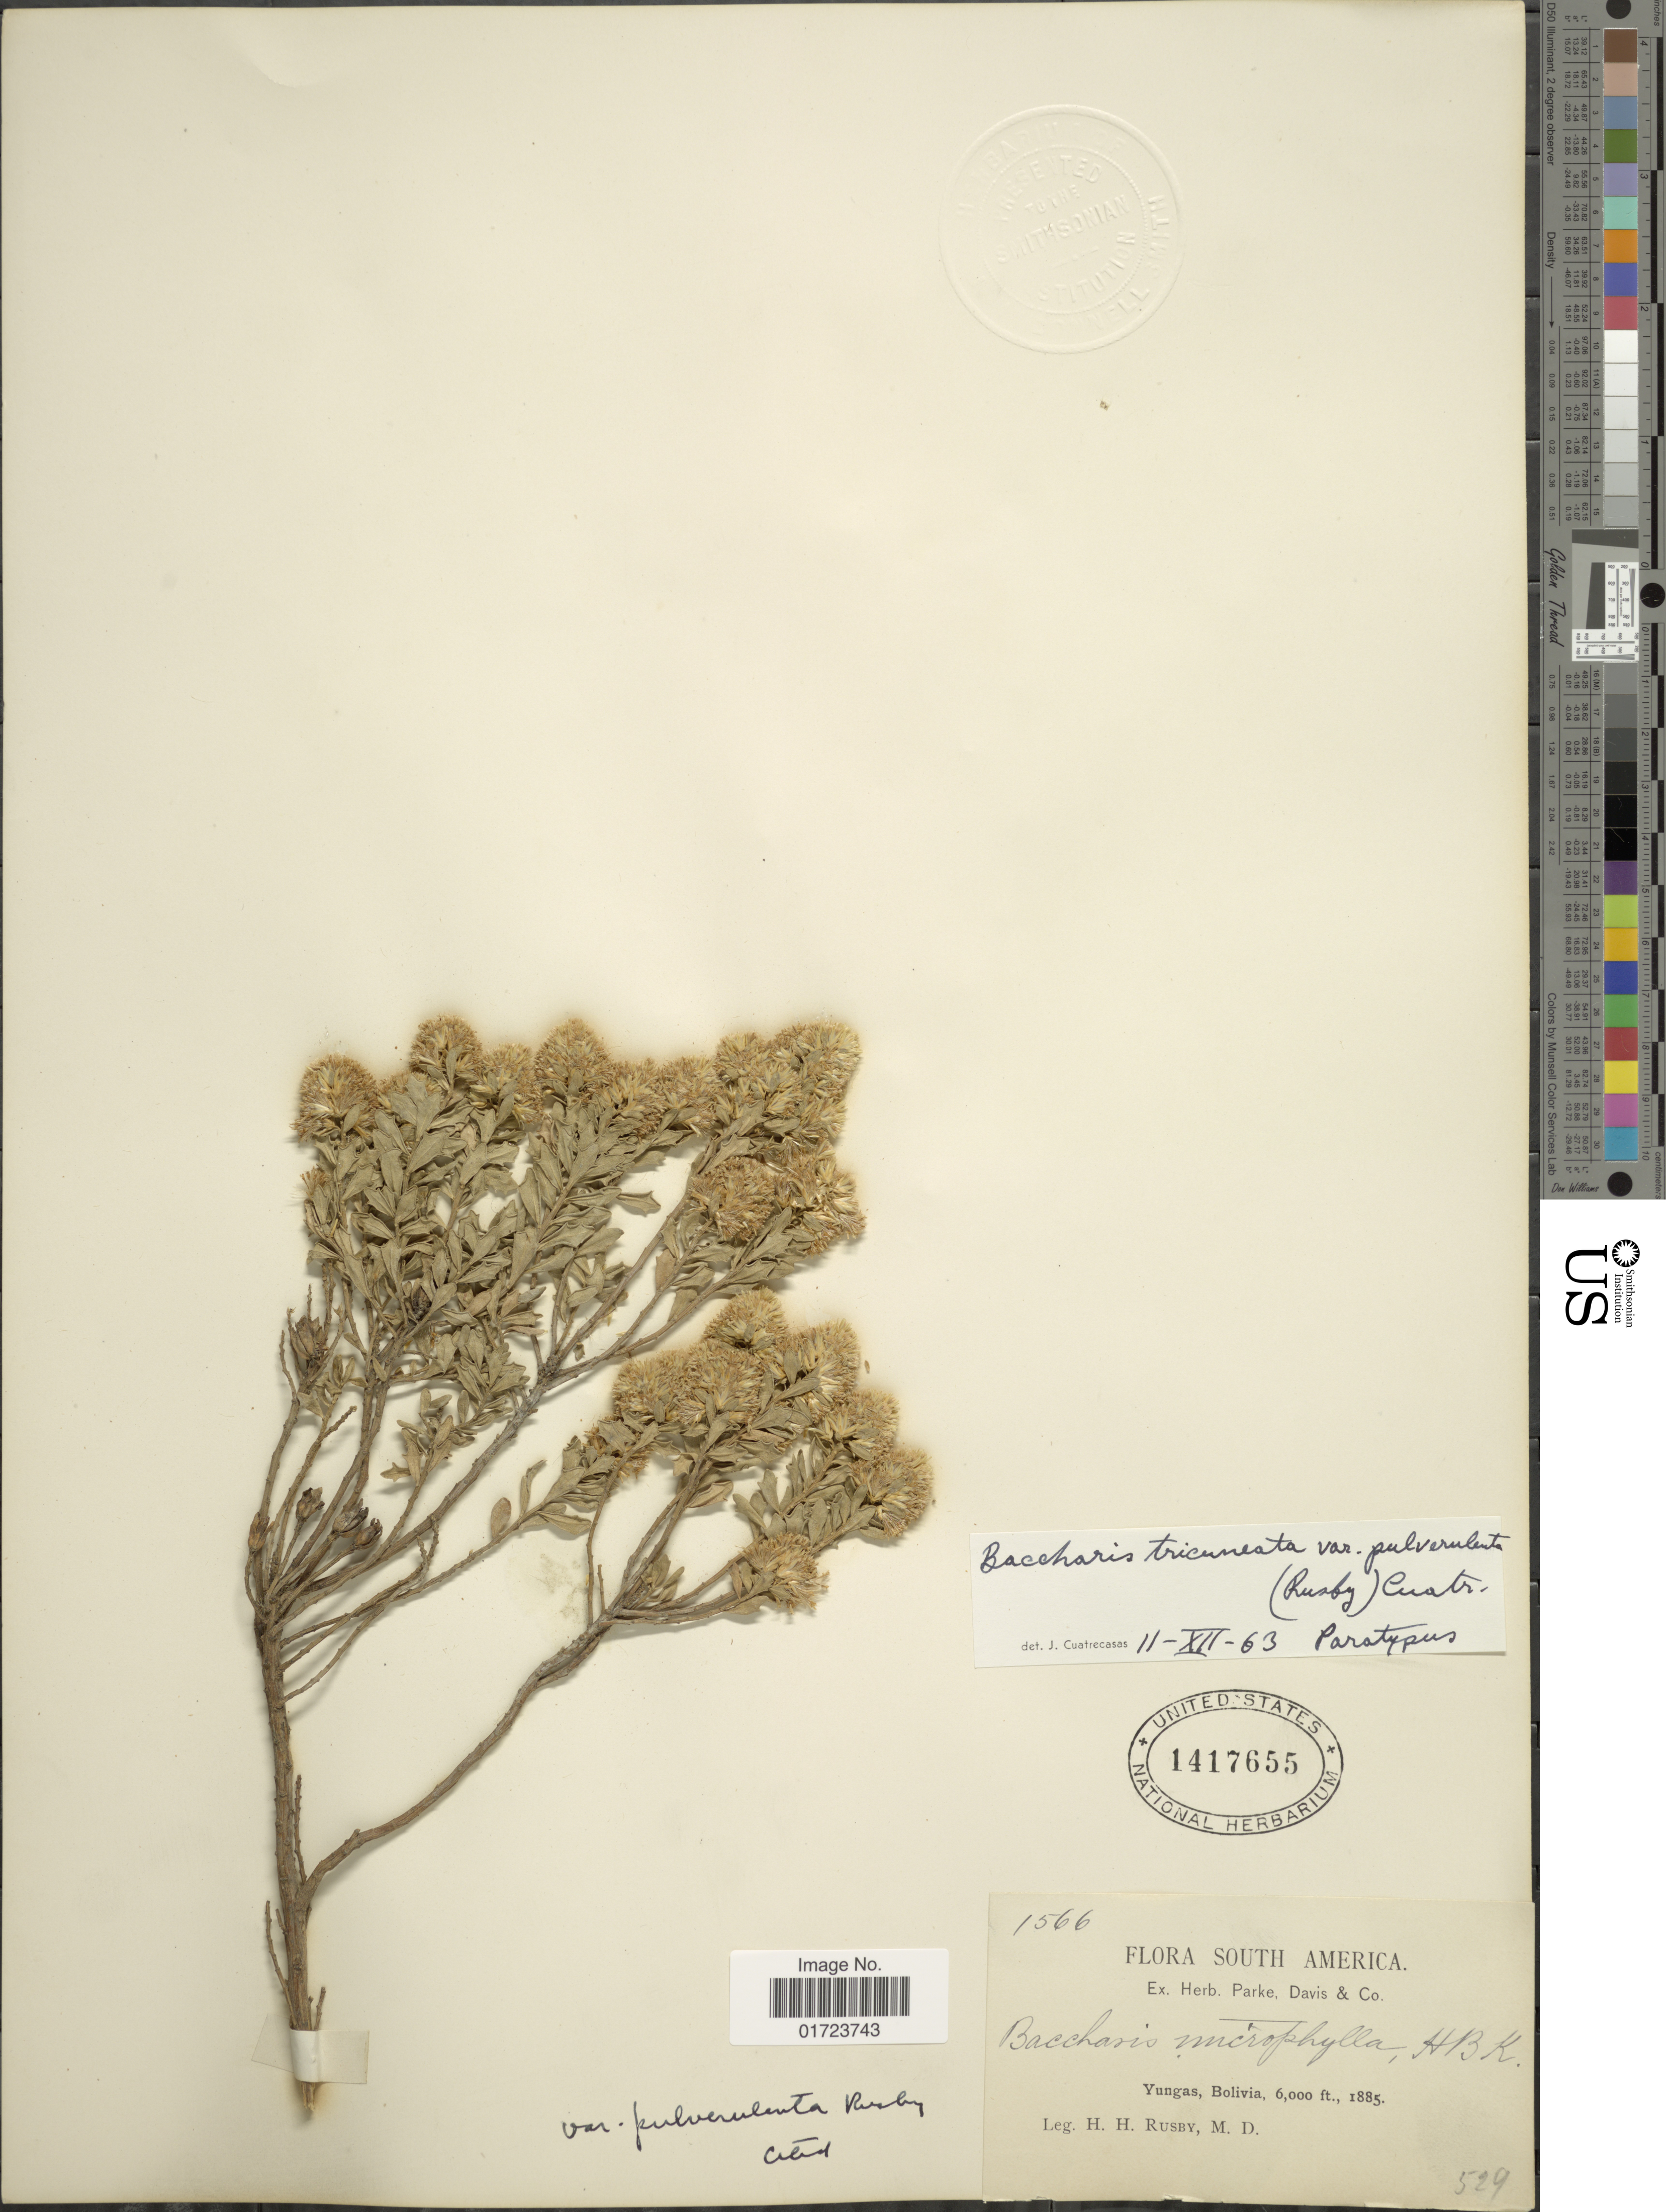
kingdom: Plantae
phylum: Tracheophyta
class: Magnoliopsida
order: Asterales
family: Asteraceae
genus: Baccharis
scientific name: Baccharis tricuneata var. pulverulenta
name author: (L. f.) Pers.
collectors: H. H. Rusby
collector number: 1566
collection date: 1885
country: Bolivia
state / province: La Paz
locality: Yungas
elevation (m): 1829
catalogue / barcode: US 1417655